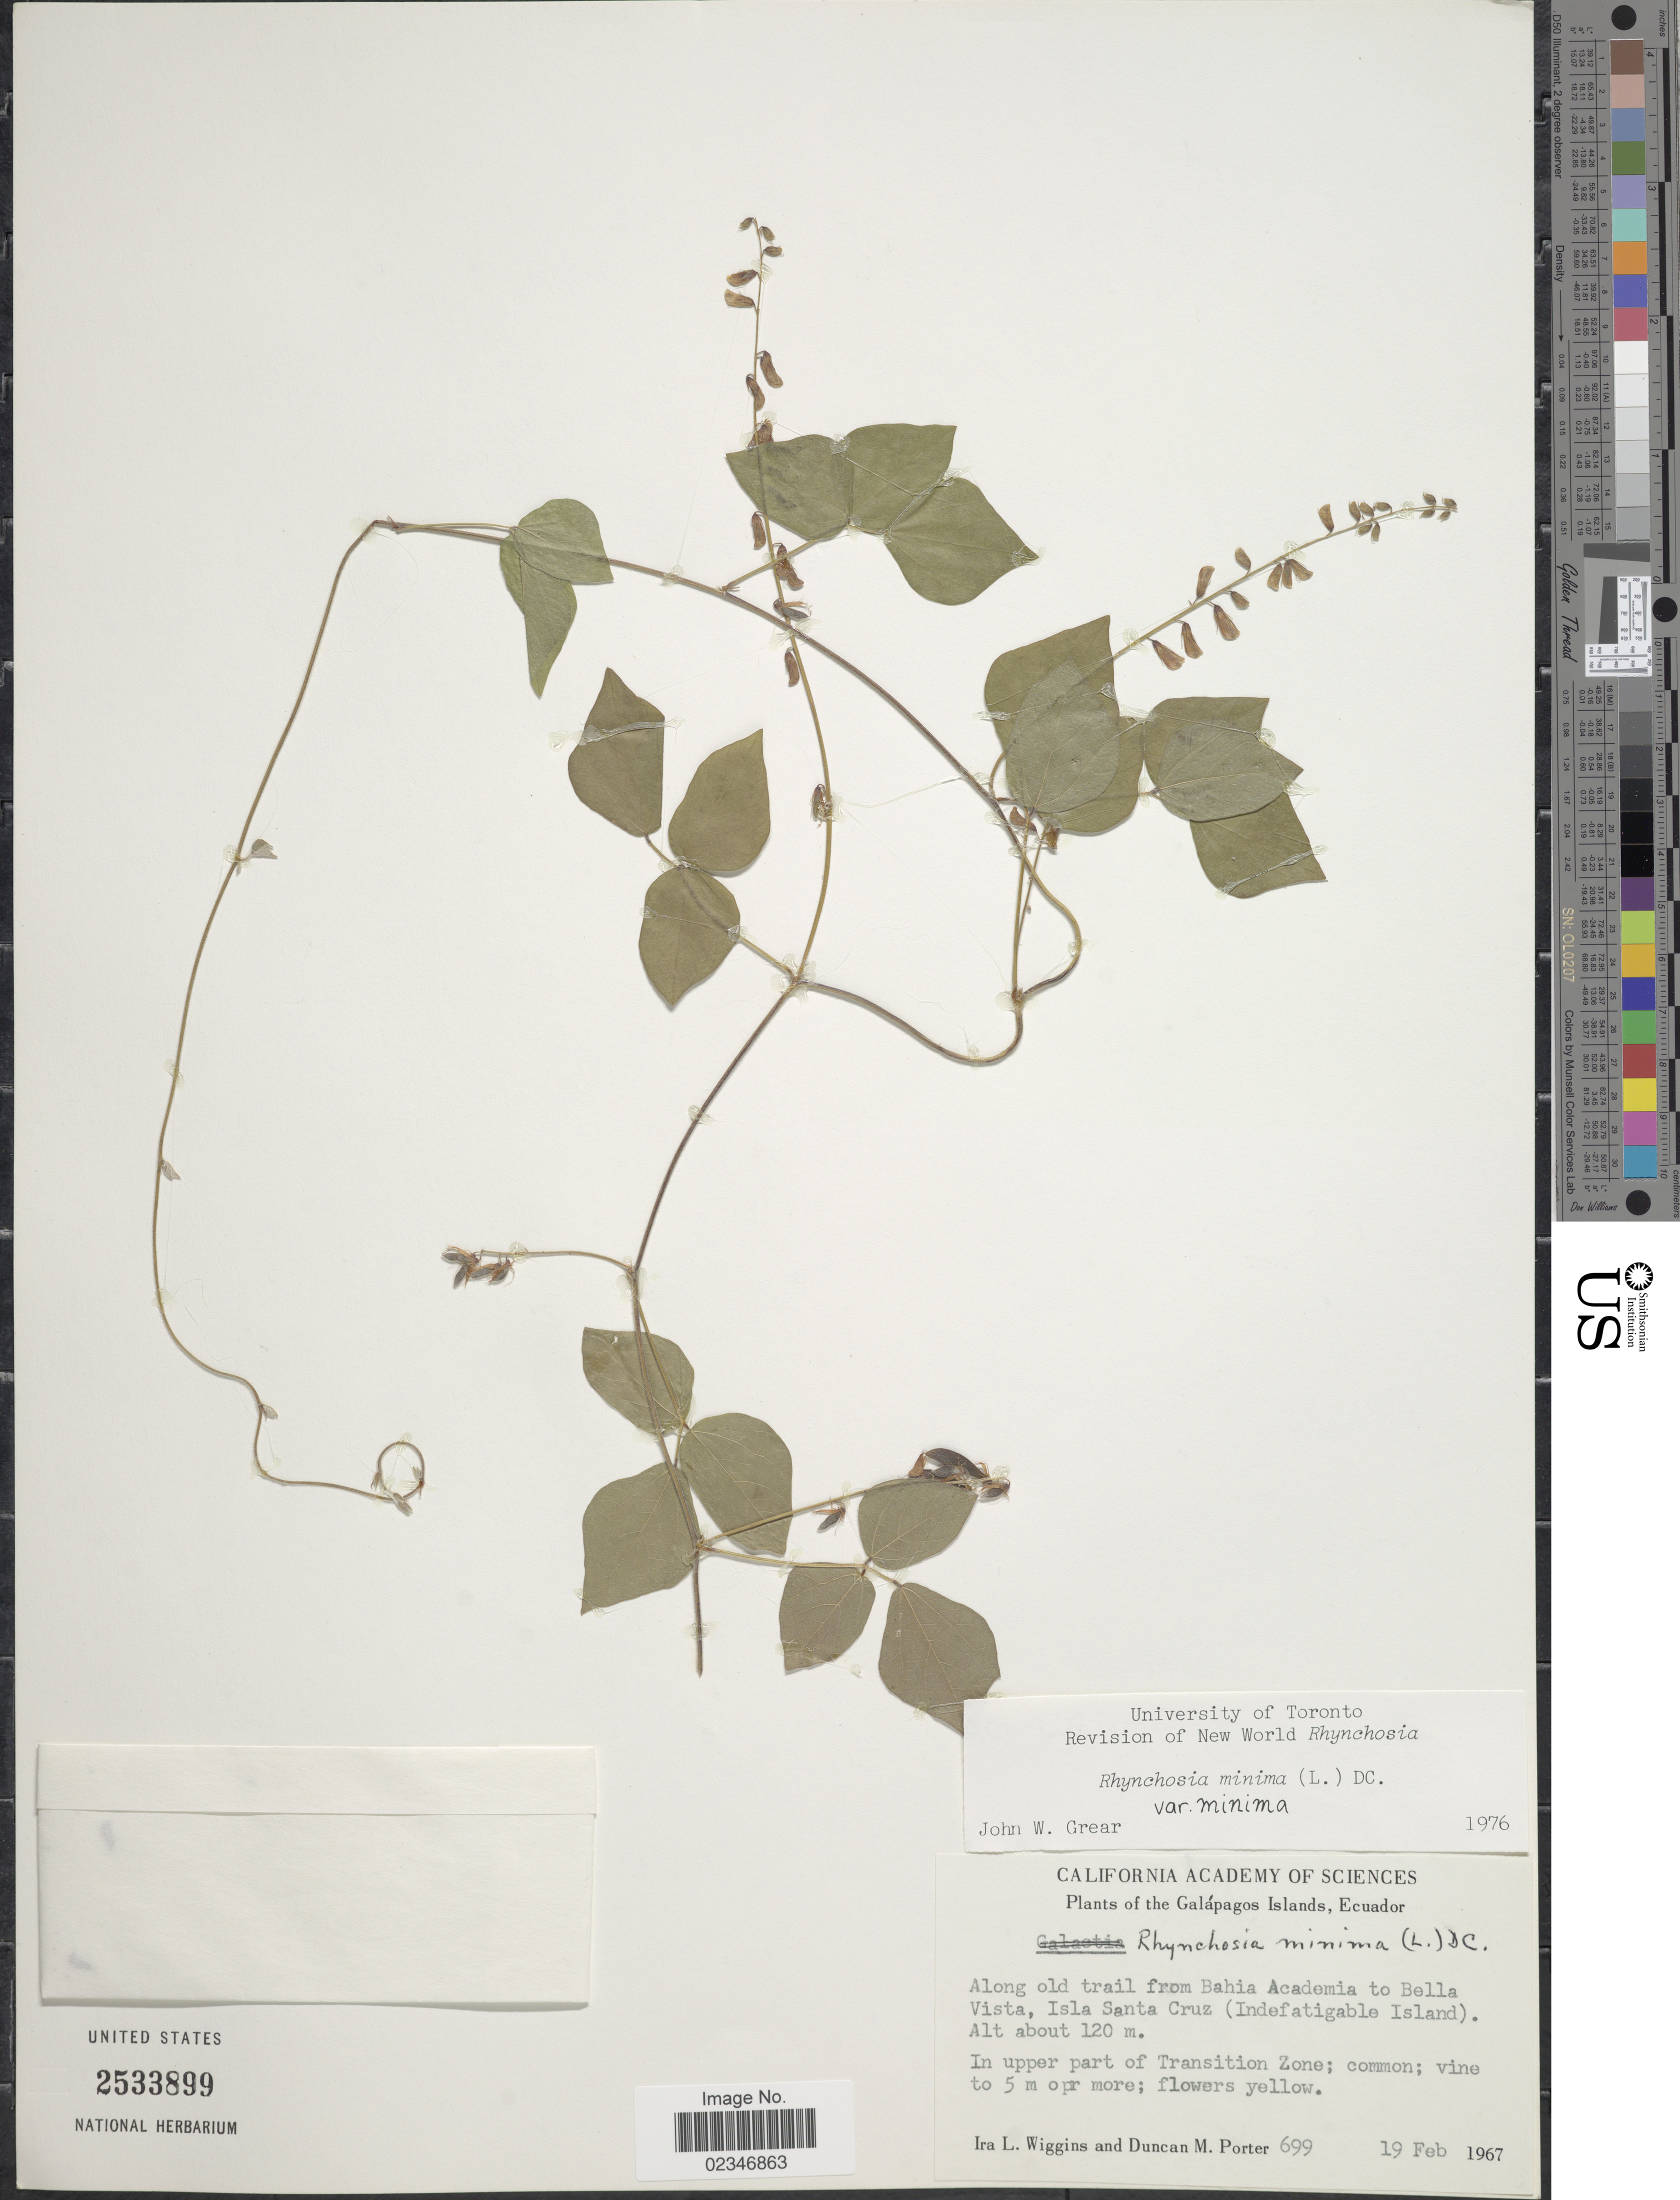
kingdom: Plantae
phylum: Tracheophyta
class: Magnoliopsida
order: Fabales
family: Fabaceae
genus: Rhynchosia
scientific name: Rhynchosia minima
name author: (L.) DC.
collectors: I. L. Wiggins & D. M. Porter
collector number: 699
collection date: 1967-02-19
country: Ecuador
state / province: Colón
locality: The Galapagos Islands, along old trail from Bahia Academie to Bella Vista, Isla Santa Cruz (Indefatigable Island) in upper part of Transition Zone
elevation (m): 120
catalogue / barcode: US 2533899